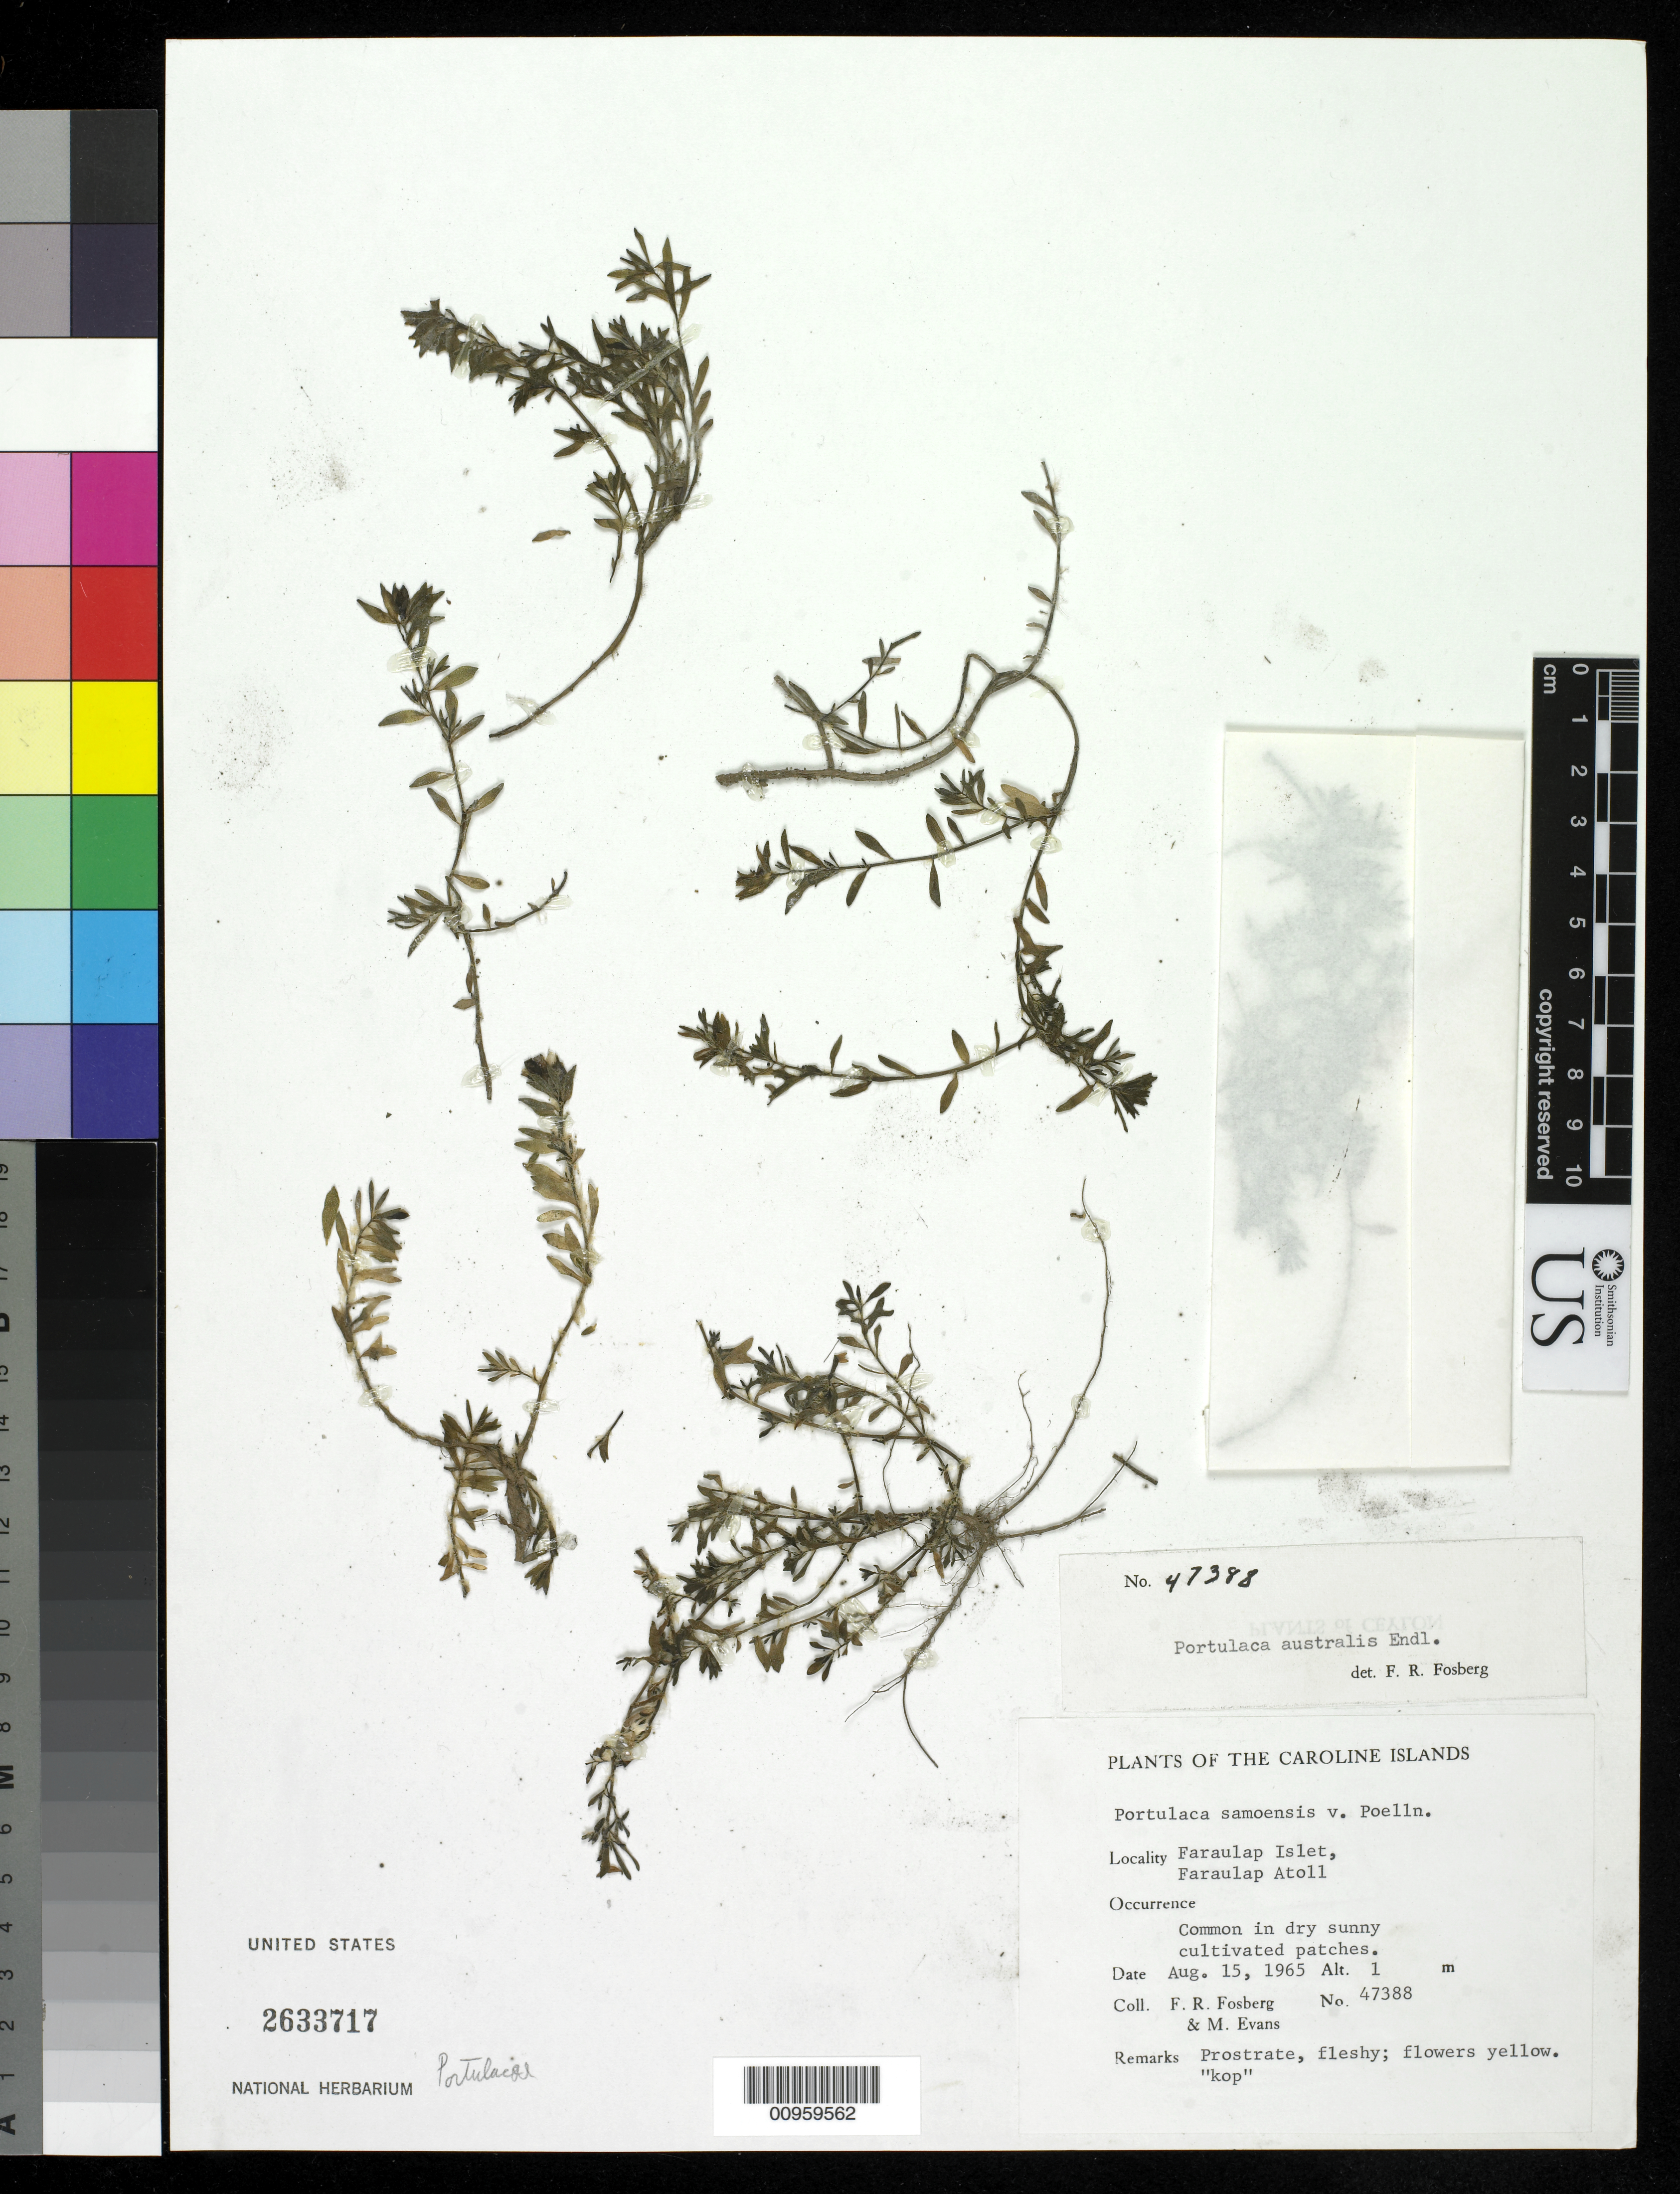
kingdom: Plantae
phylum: Tracheophyta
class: Magnoliopsida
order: Caryophyllales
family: Portulacaceae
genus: Portulaca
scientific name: Portulaca australis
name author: Endl.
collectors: F. R. Fosberg & M. Evans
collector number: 47388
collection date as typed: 15 Aug 1965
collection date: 1965-08-15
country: Micronesia, Federated States of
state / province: Yap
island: Faraulep Atoll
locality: Faraulap Islet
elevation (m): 1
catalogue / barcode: US 2633717